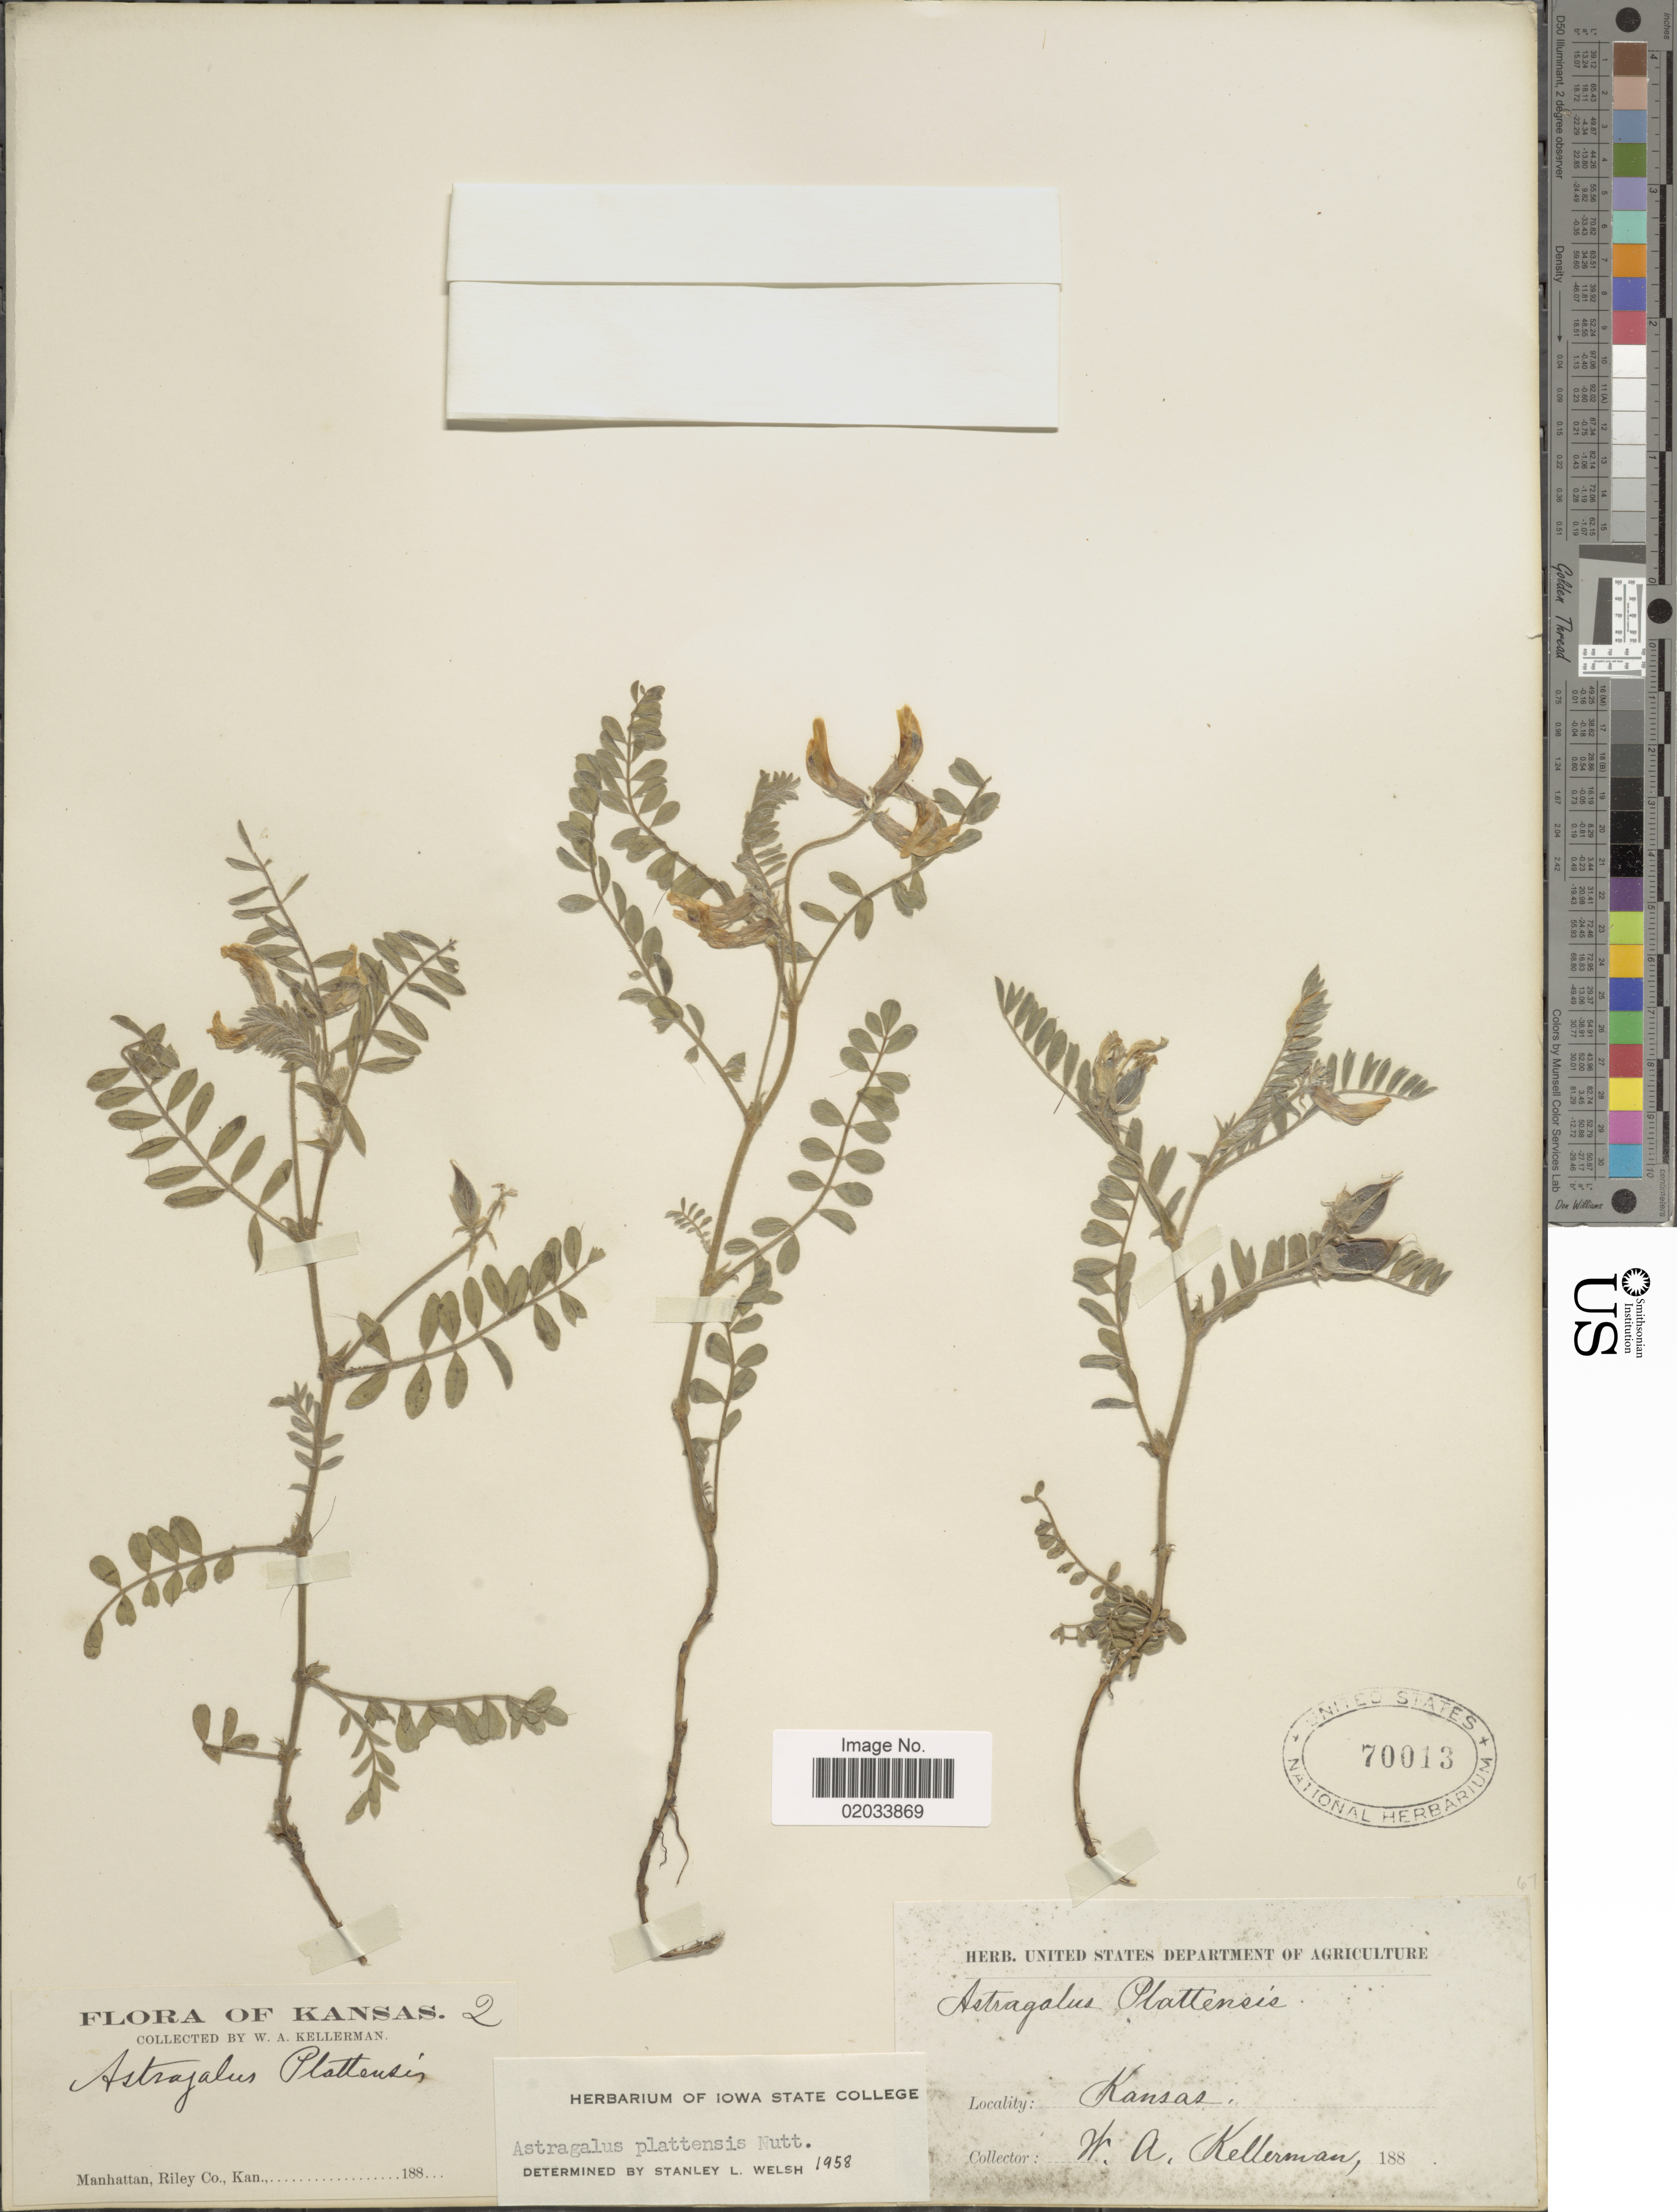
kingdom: Plantae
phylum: Tracheophyta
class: Magnoliopsida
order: Fabales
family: Fabaceae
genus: Astragalus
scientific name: Astragalus plattensis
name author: Nutt. ex Torr. & A. Gray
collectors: W. Kellerman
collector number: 2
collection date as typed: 188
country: United States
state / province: Kansas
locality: Manhattan, Riley Co.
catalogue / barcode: US 70013